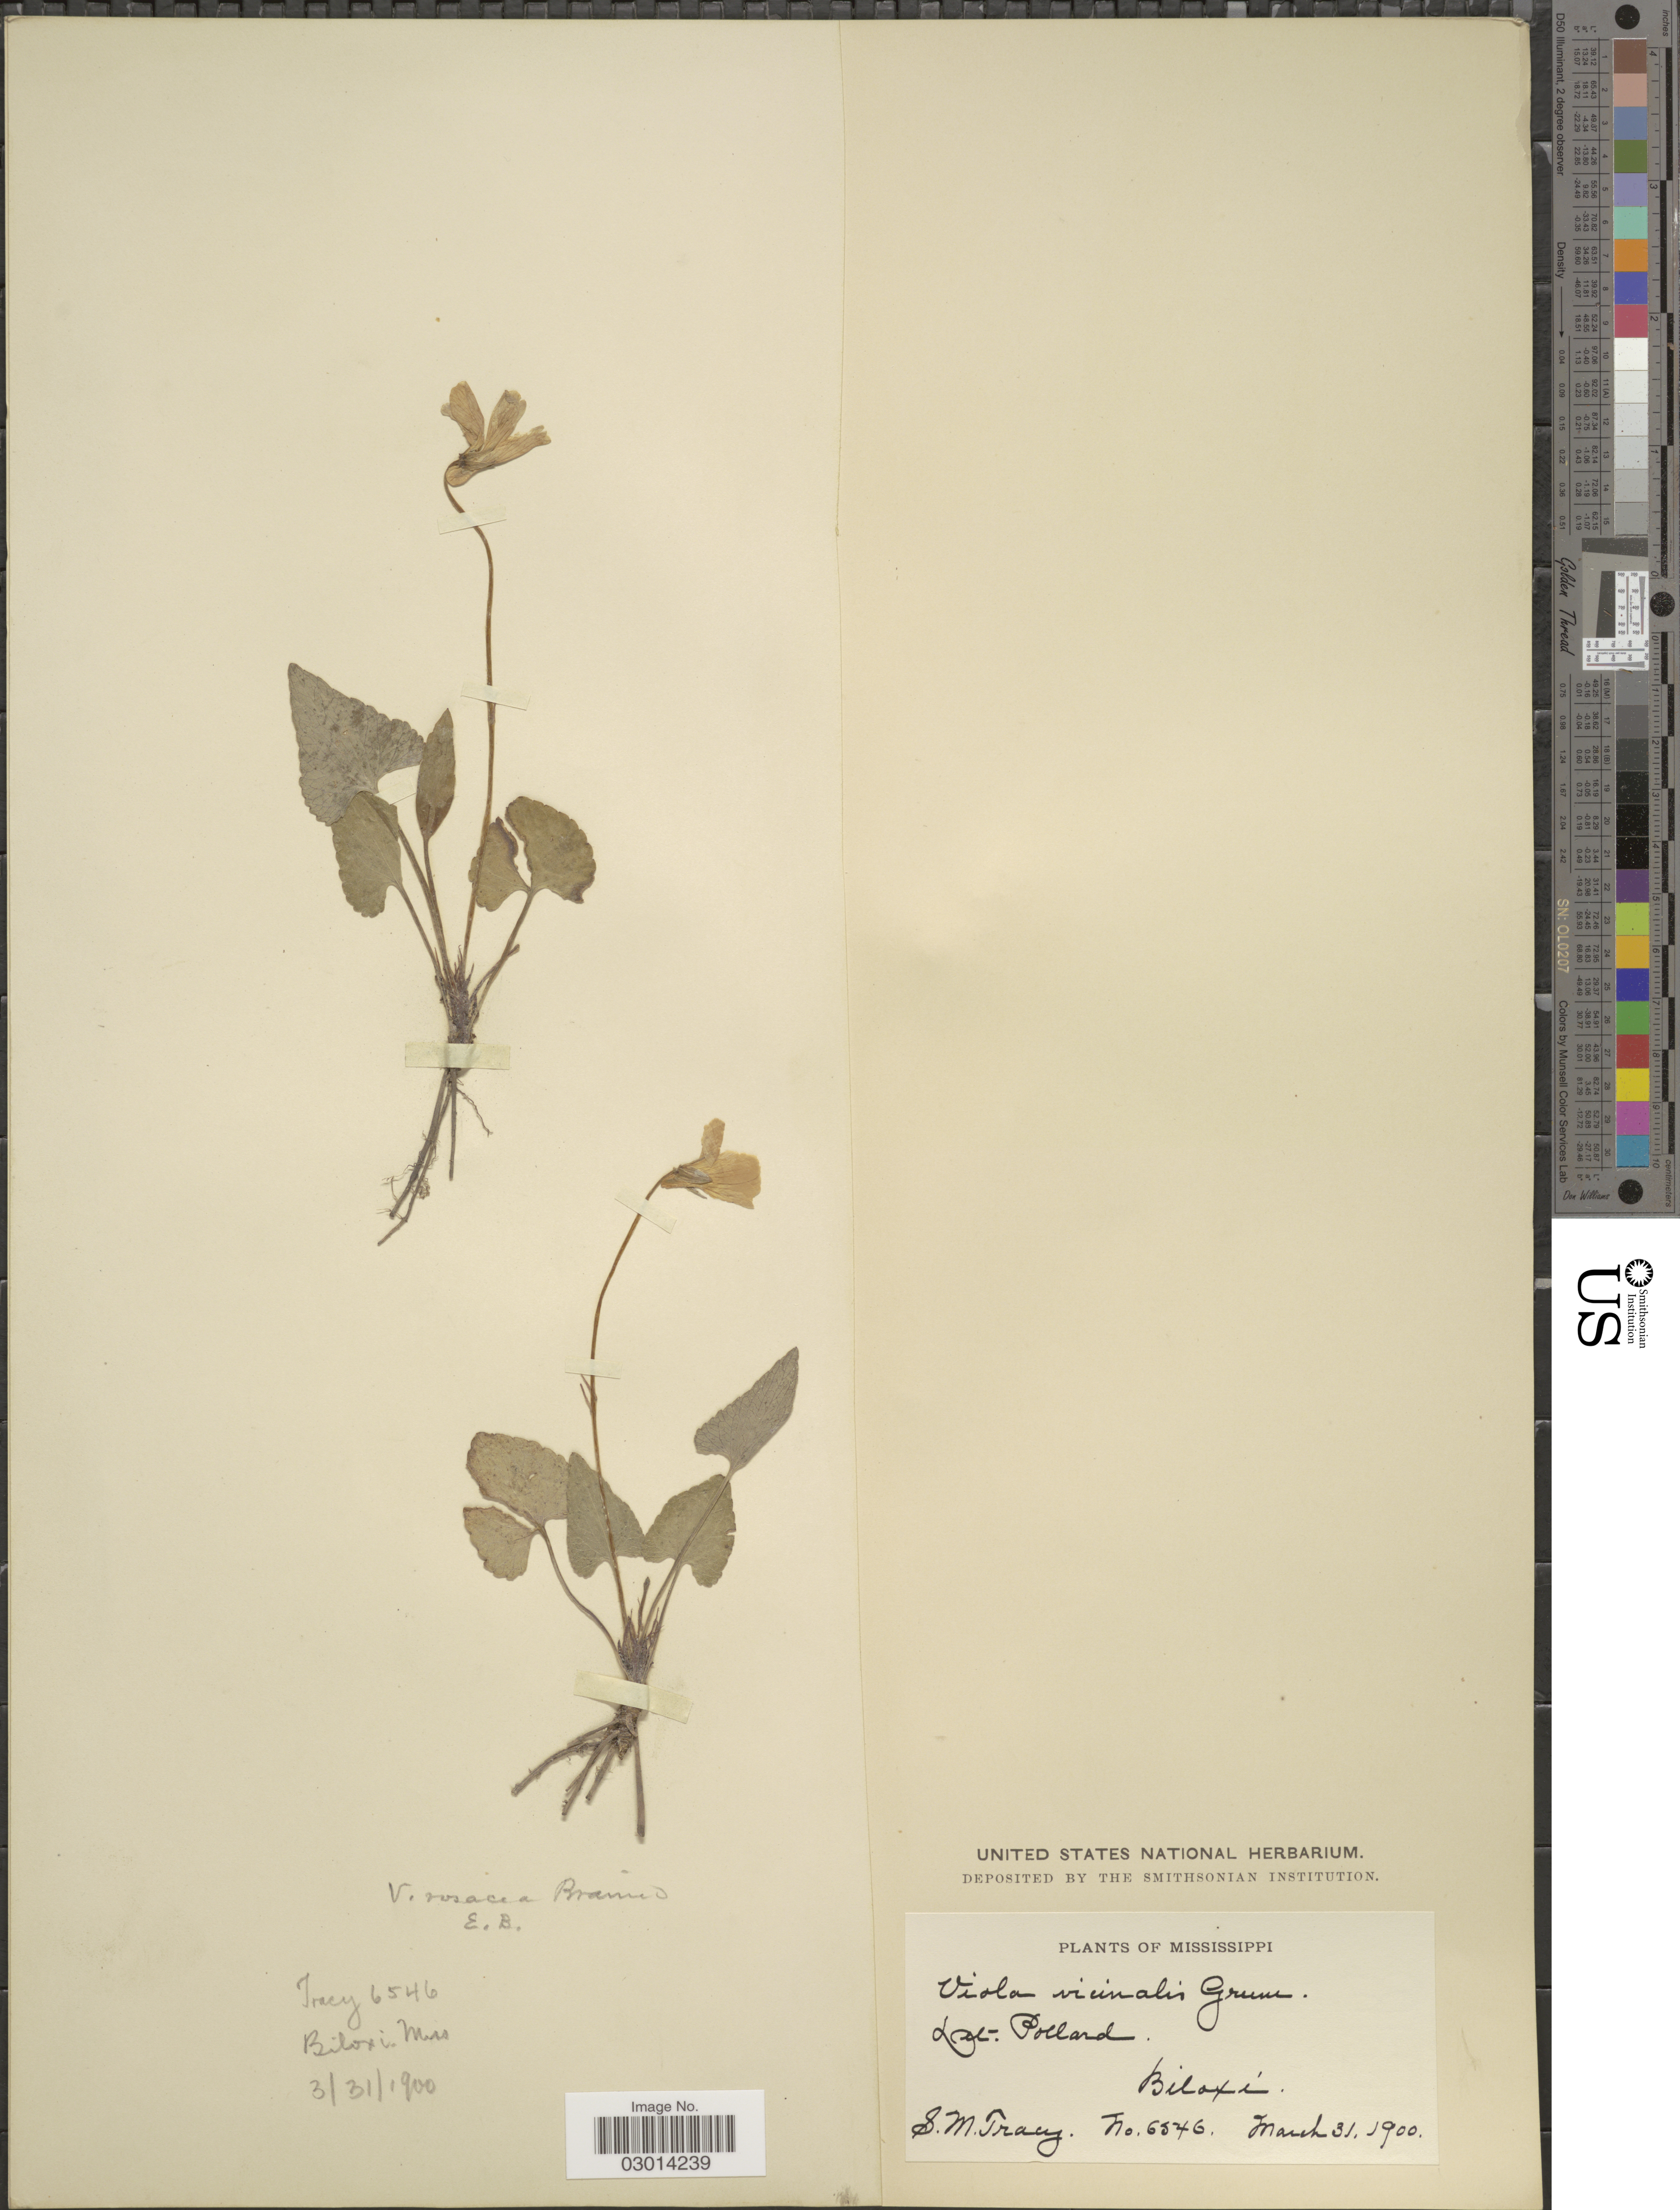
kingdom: Plantae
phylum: Tracheophyta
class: Magnoliopsida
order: Malpighiales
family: Violaceae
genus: Viola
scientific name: Viola rosacea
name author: Brainerd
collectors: S. M. Tracy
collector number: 6546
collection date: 1900-03-31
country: United States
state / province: Mississippi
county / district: Harrison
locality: Biloxi. Miss.